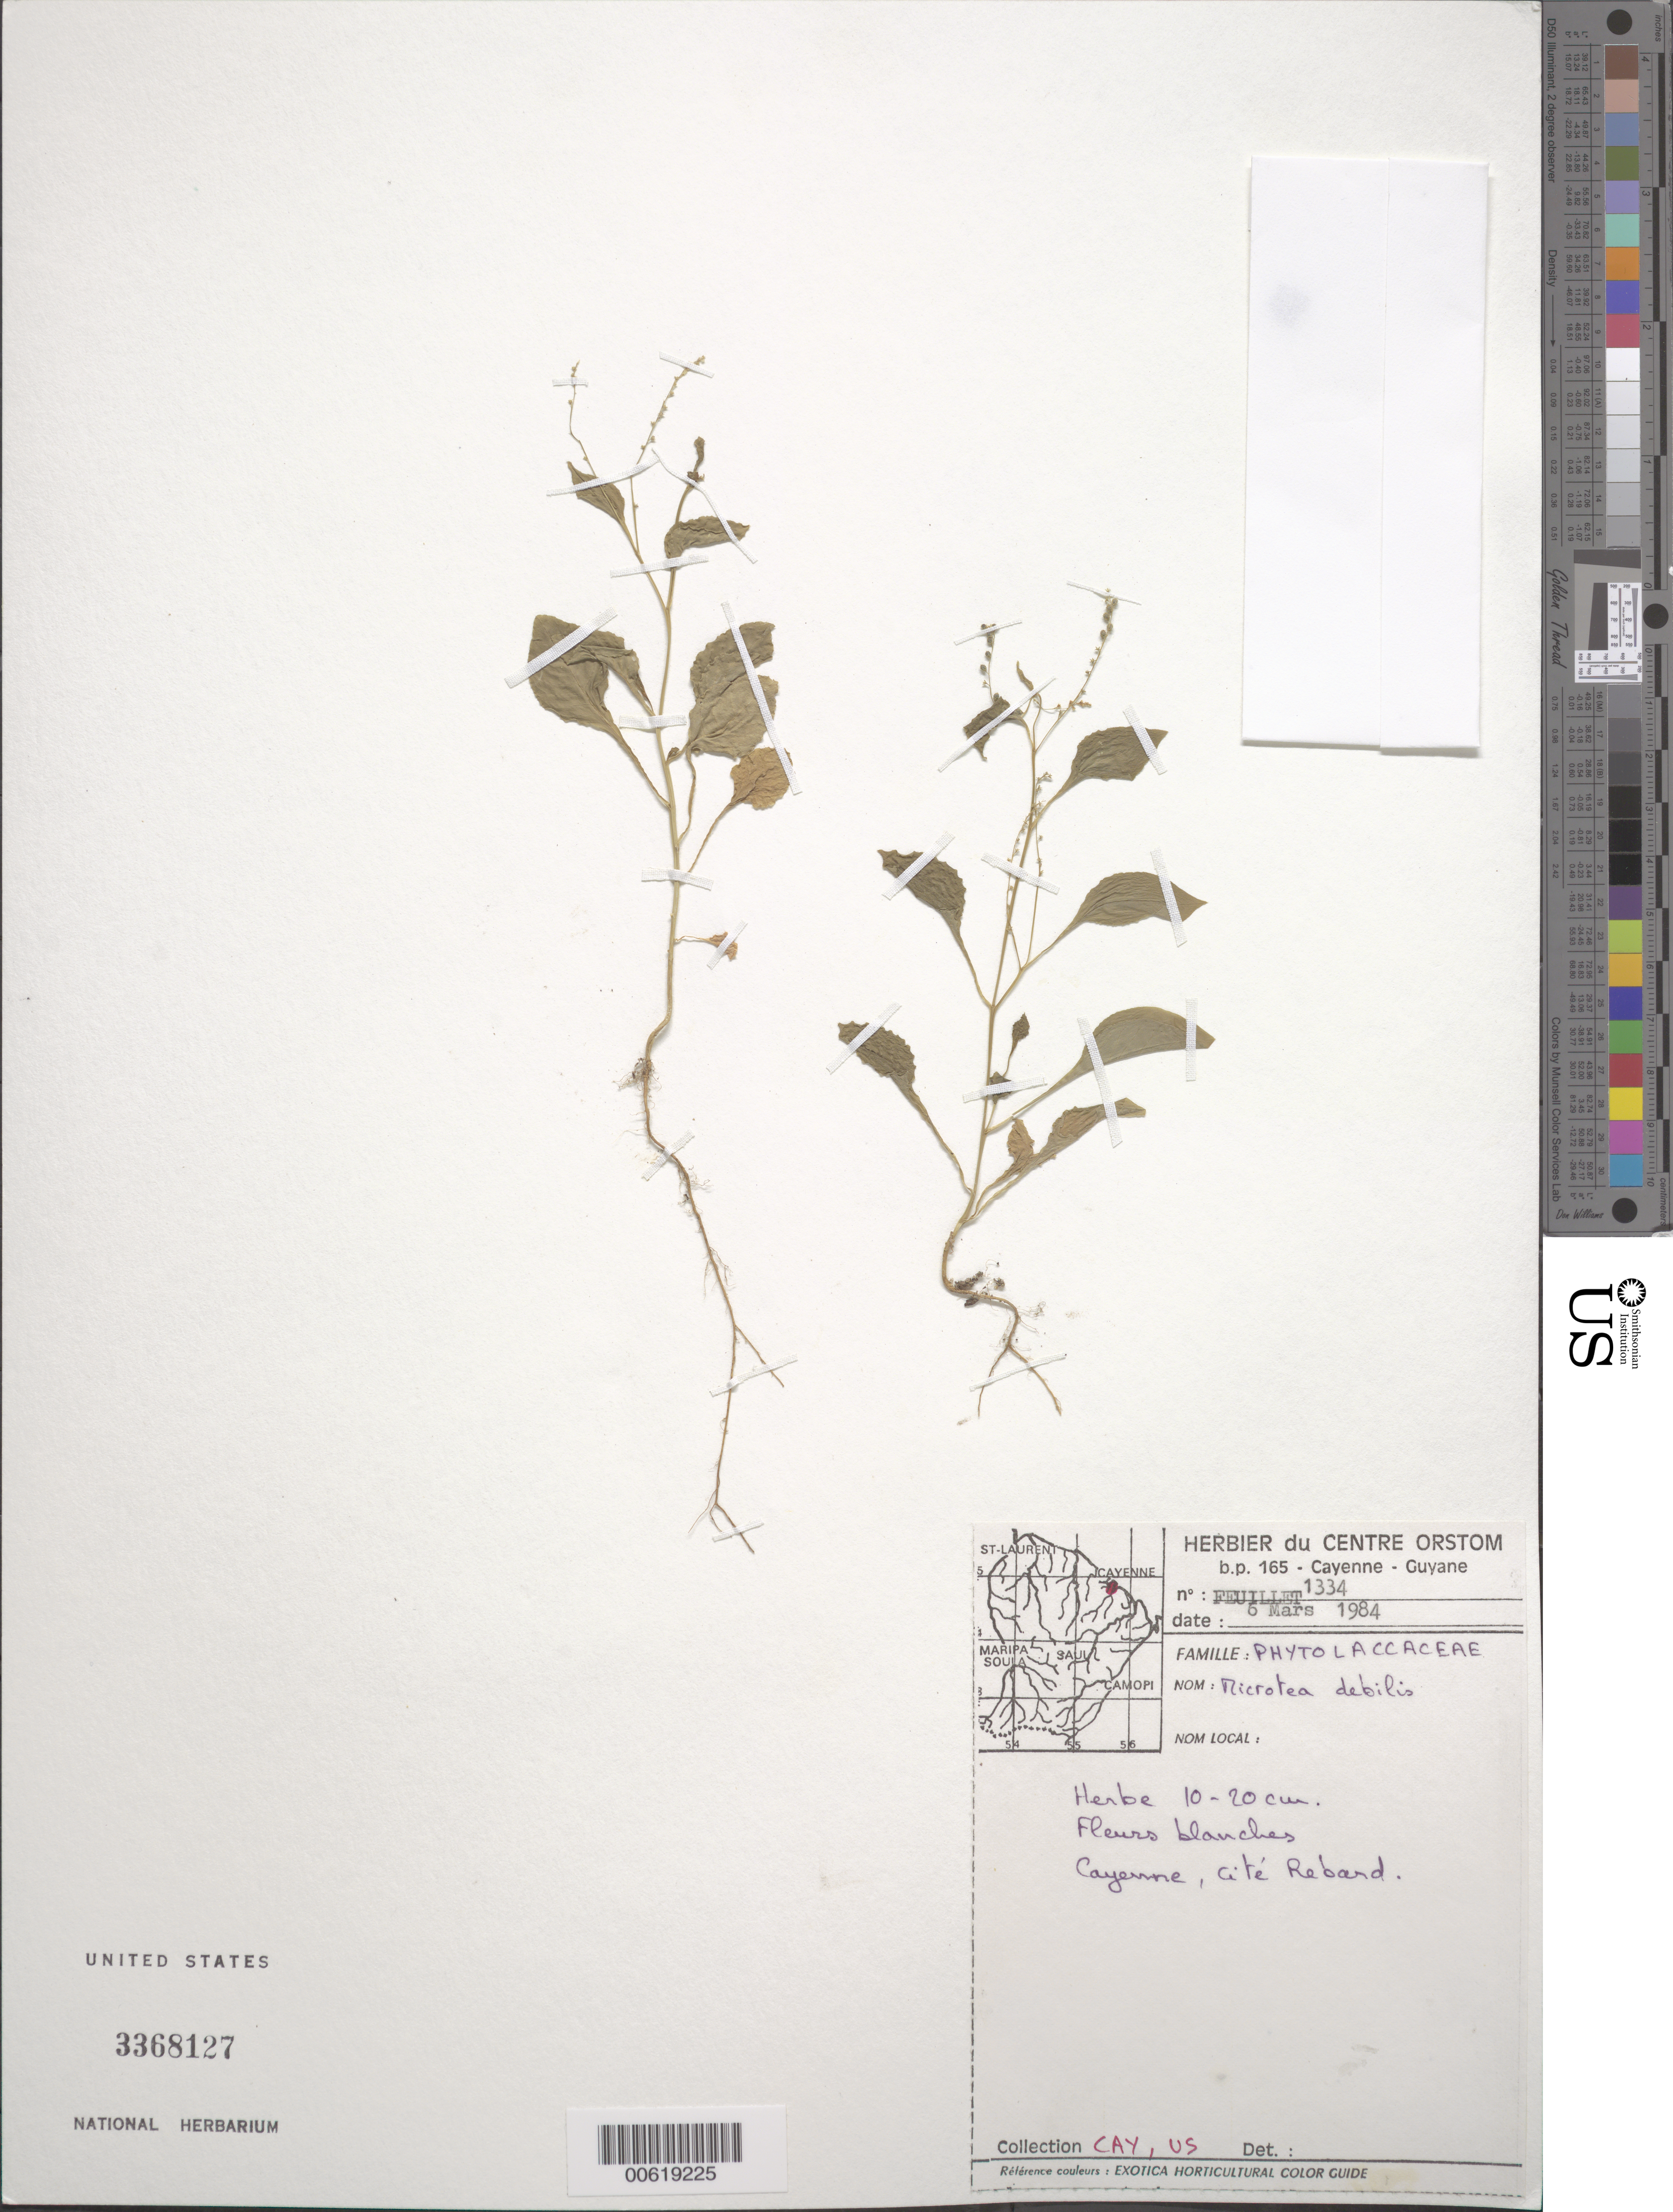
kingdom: Plantae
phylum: Tracheophyta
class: Magnoliopsida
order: Caryophyllales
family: Microteaceae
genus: Microtea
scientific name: Microtea debilis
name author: Sw.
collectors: C. Feuillet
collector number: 1334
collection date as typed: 6-Mar-84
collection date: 1984-03-06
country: French Guiana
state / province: Cayenne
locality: Cayenne, Cité Rebard, Jardin ORSTOM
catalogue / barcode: US 3368127